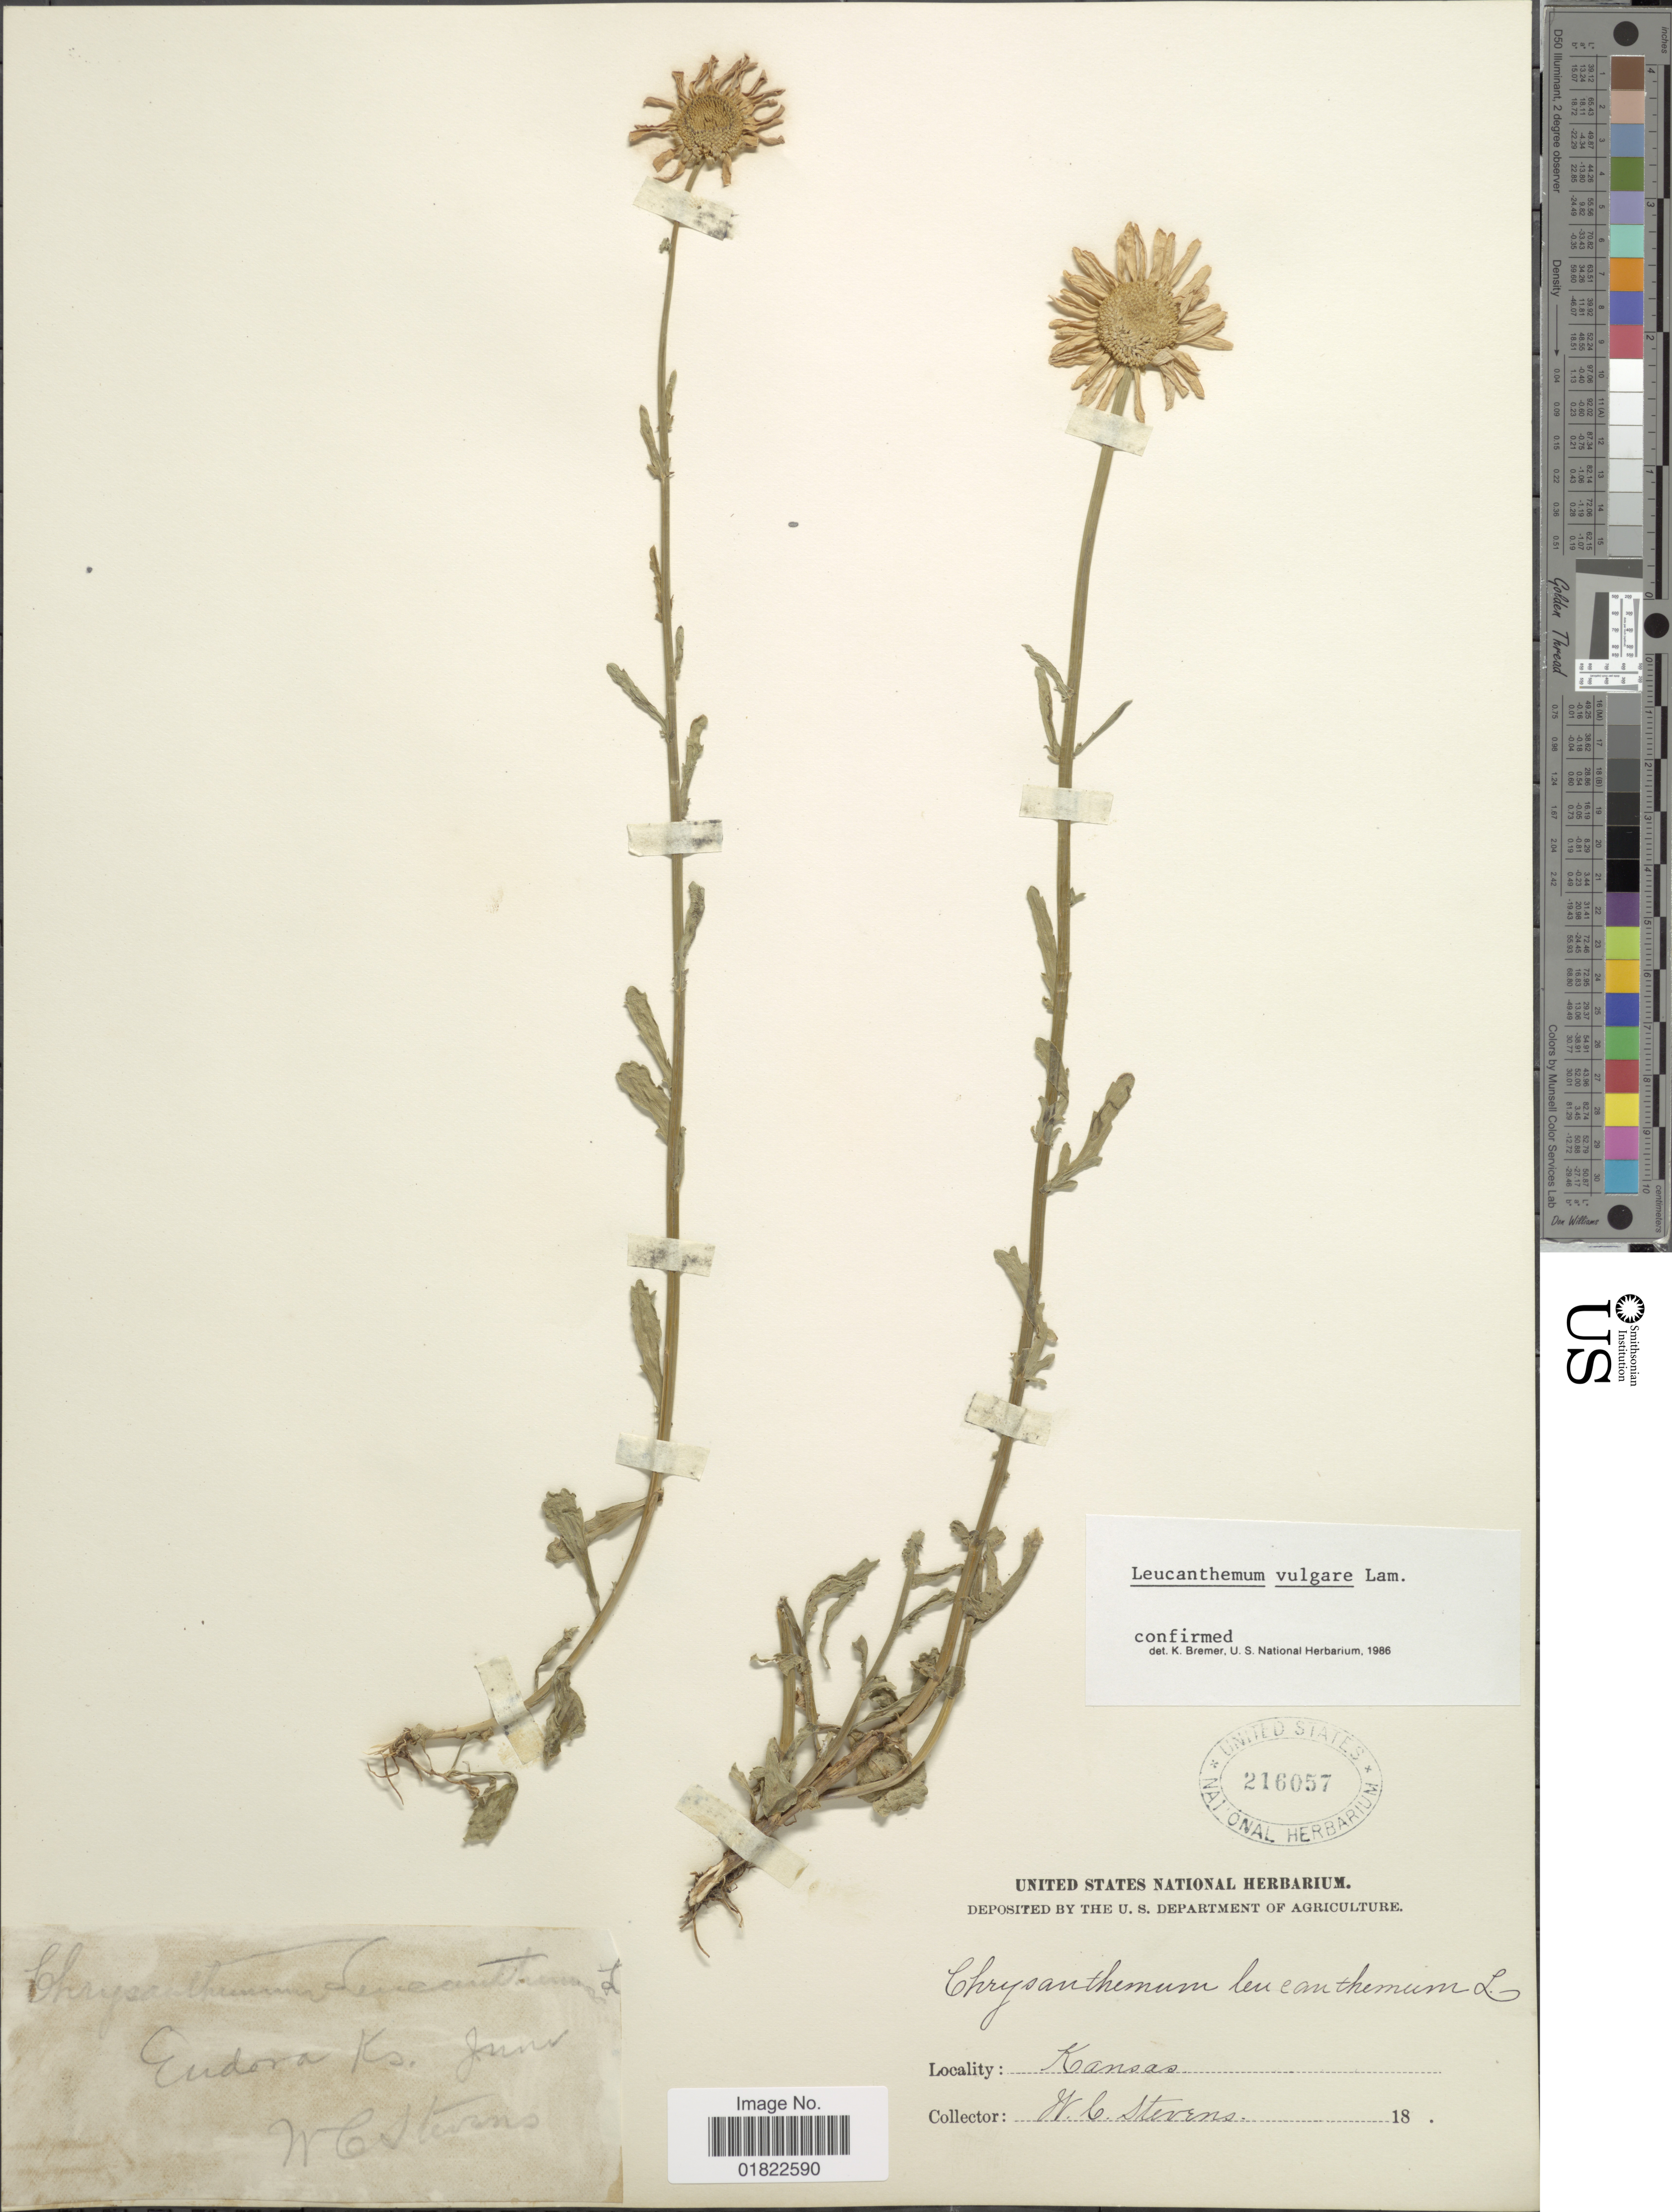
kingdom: Plantae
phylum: Tracheophyta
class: Magnoliopsida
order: Asterales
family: Asteraceae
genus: Leucanthemum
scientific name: Leucanthemum vulgare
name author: Lam.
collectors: W. C. Stevens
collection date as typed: June 18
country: United States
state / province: Kansas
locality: Eudora, Ks. Kansas.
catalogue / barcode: US 216057